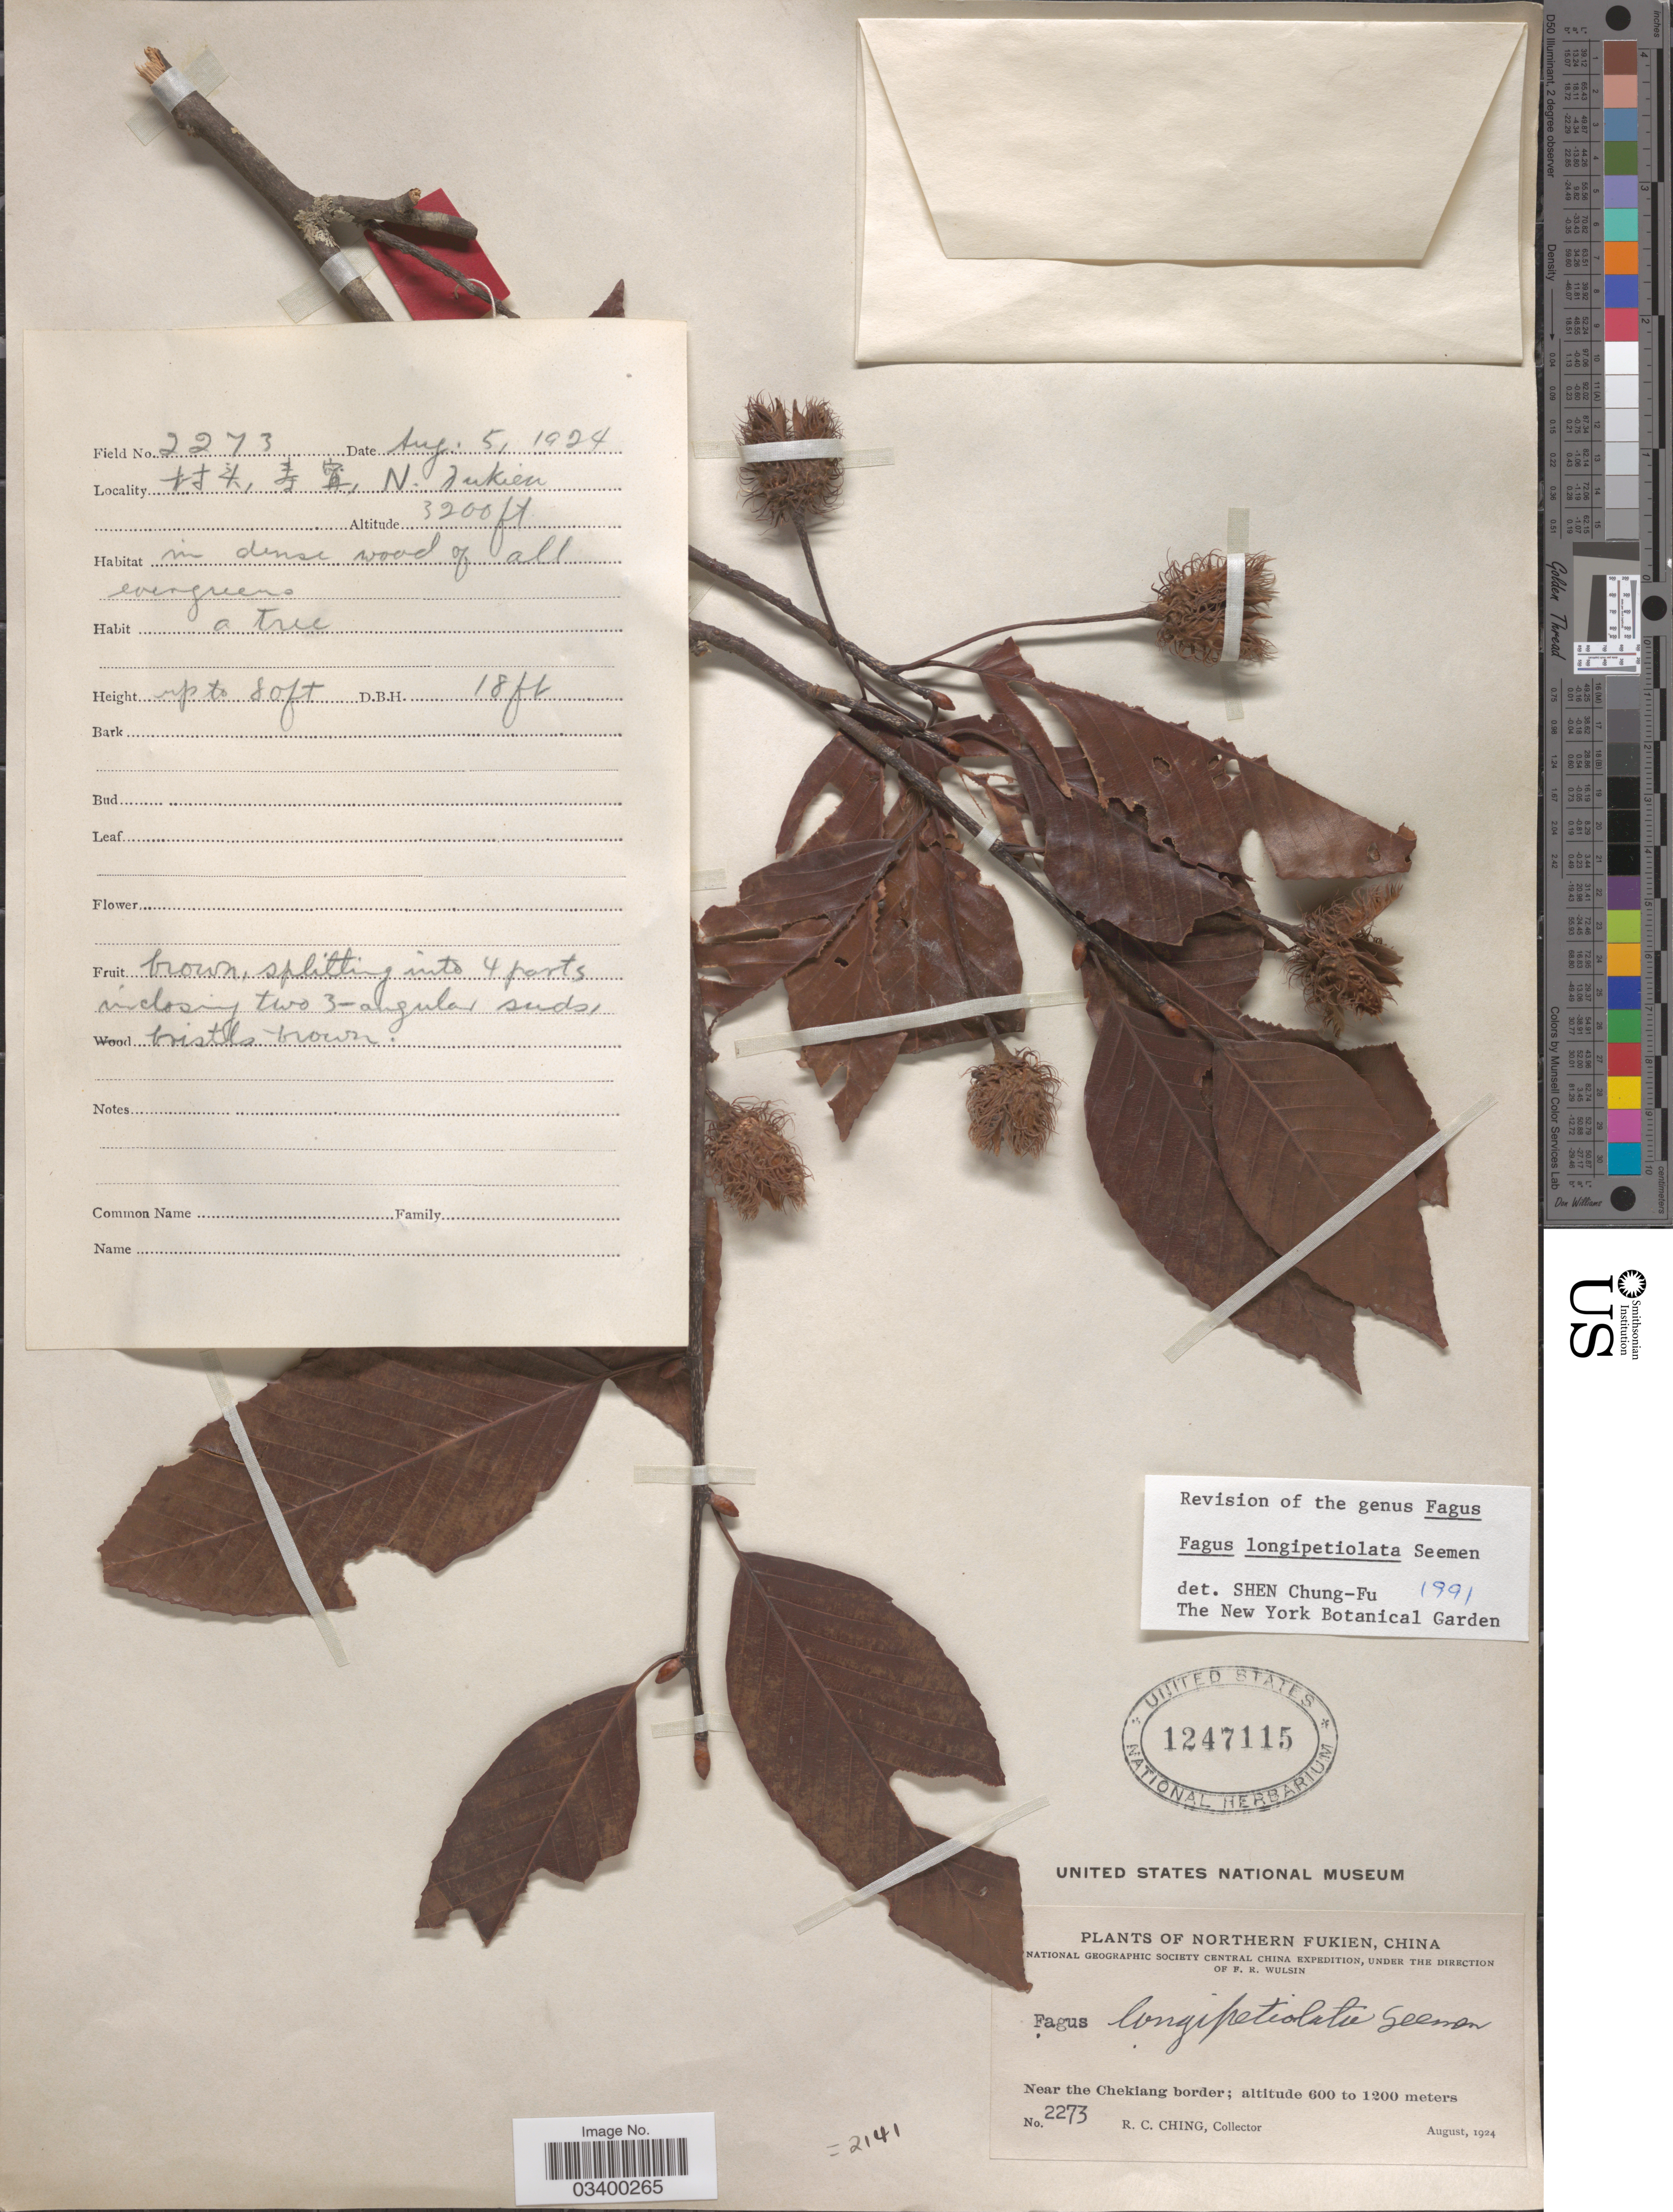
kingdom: Plantae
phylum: Tracheophyta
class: Magnoliopsida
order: Fagales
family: Fagaceae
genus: Fagus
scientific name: Fagus longipetiolata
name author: Seemen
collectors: R. C. Ching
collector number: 2273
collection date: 1924-08-05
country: China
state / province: Fujian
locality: Northern Fukien. Near the Chekiang border. X.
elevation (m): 975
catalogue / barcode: US 1247115